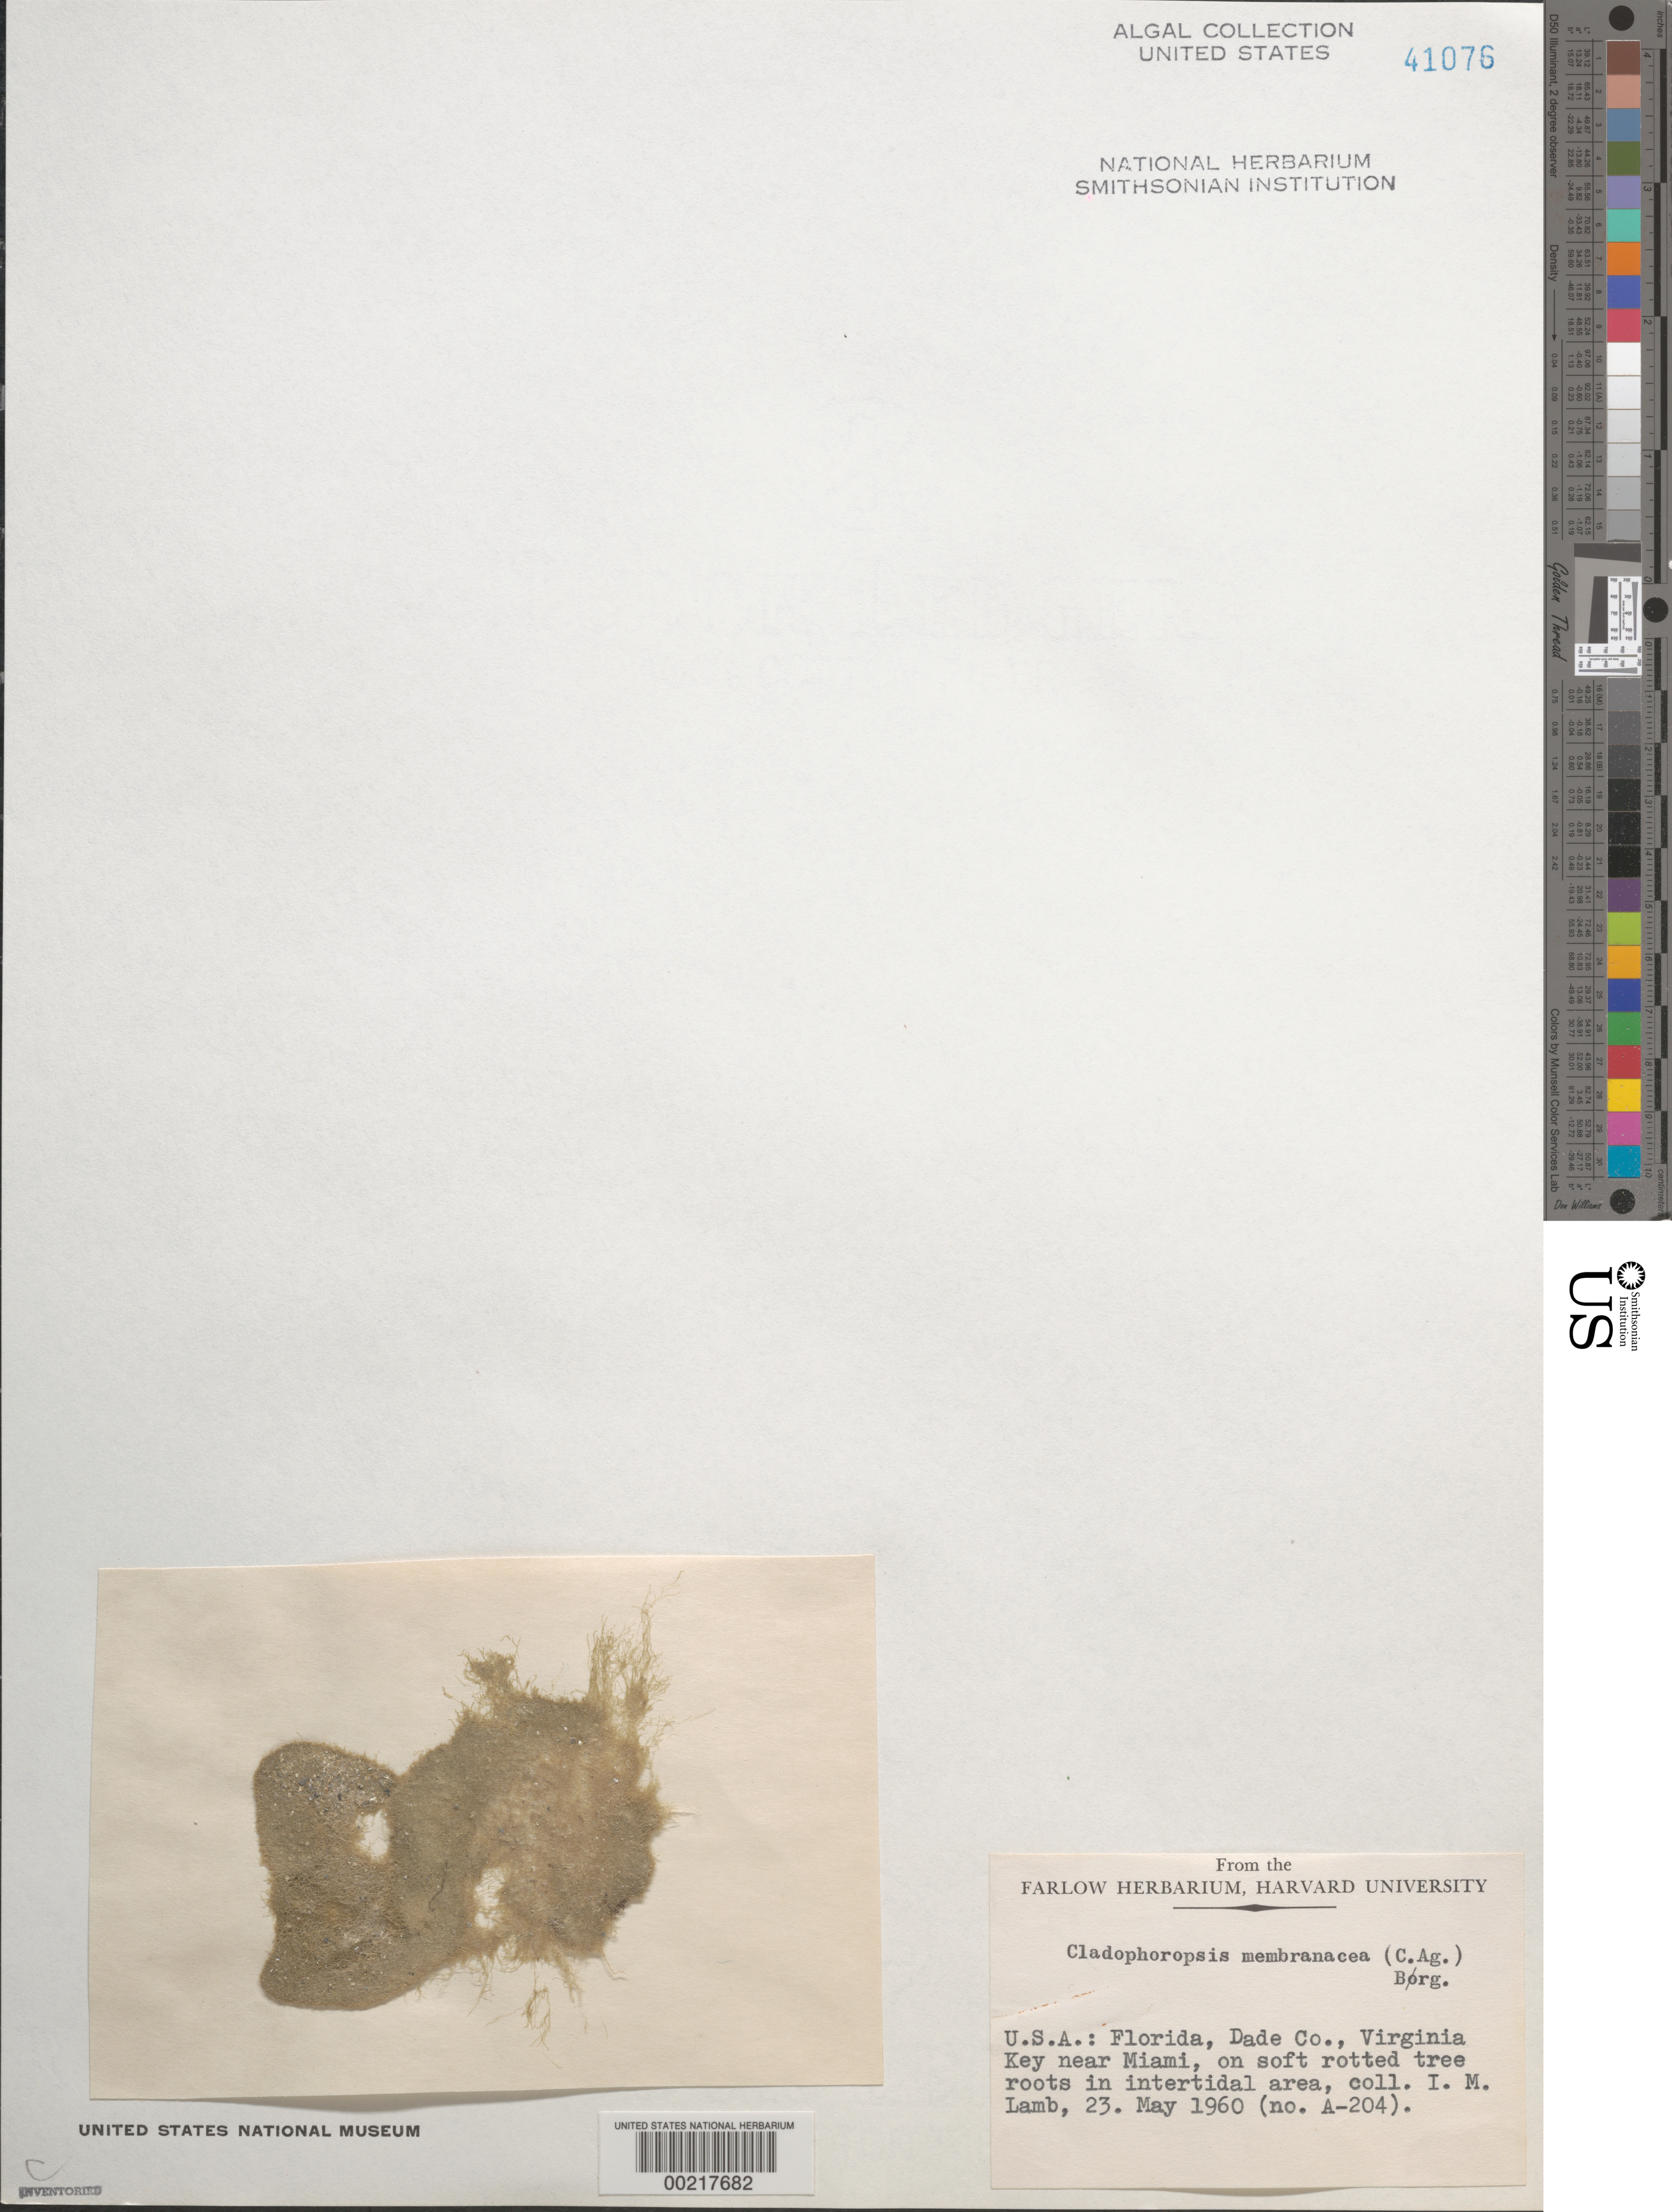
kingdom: Plantae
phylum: Chlorophyta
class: Ulvophyceae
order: Siphonocladales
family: Boodleaceae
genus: Cladophoropsis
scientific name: Cladophoropsis membranacea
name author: (Hofman-Bang) Børgesen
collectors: I. M. Lamb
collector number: A-204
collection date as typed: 23 May 1960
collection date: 1960-05-23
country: United States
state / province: Florida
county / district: Miami-Dade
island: Virginia Key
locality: Near Miami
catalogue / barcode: US 41076